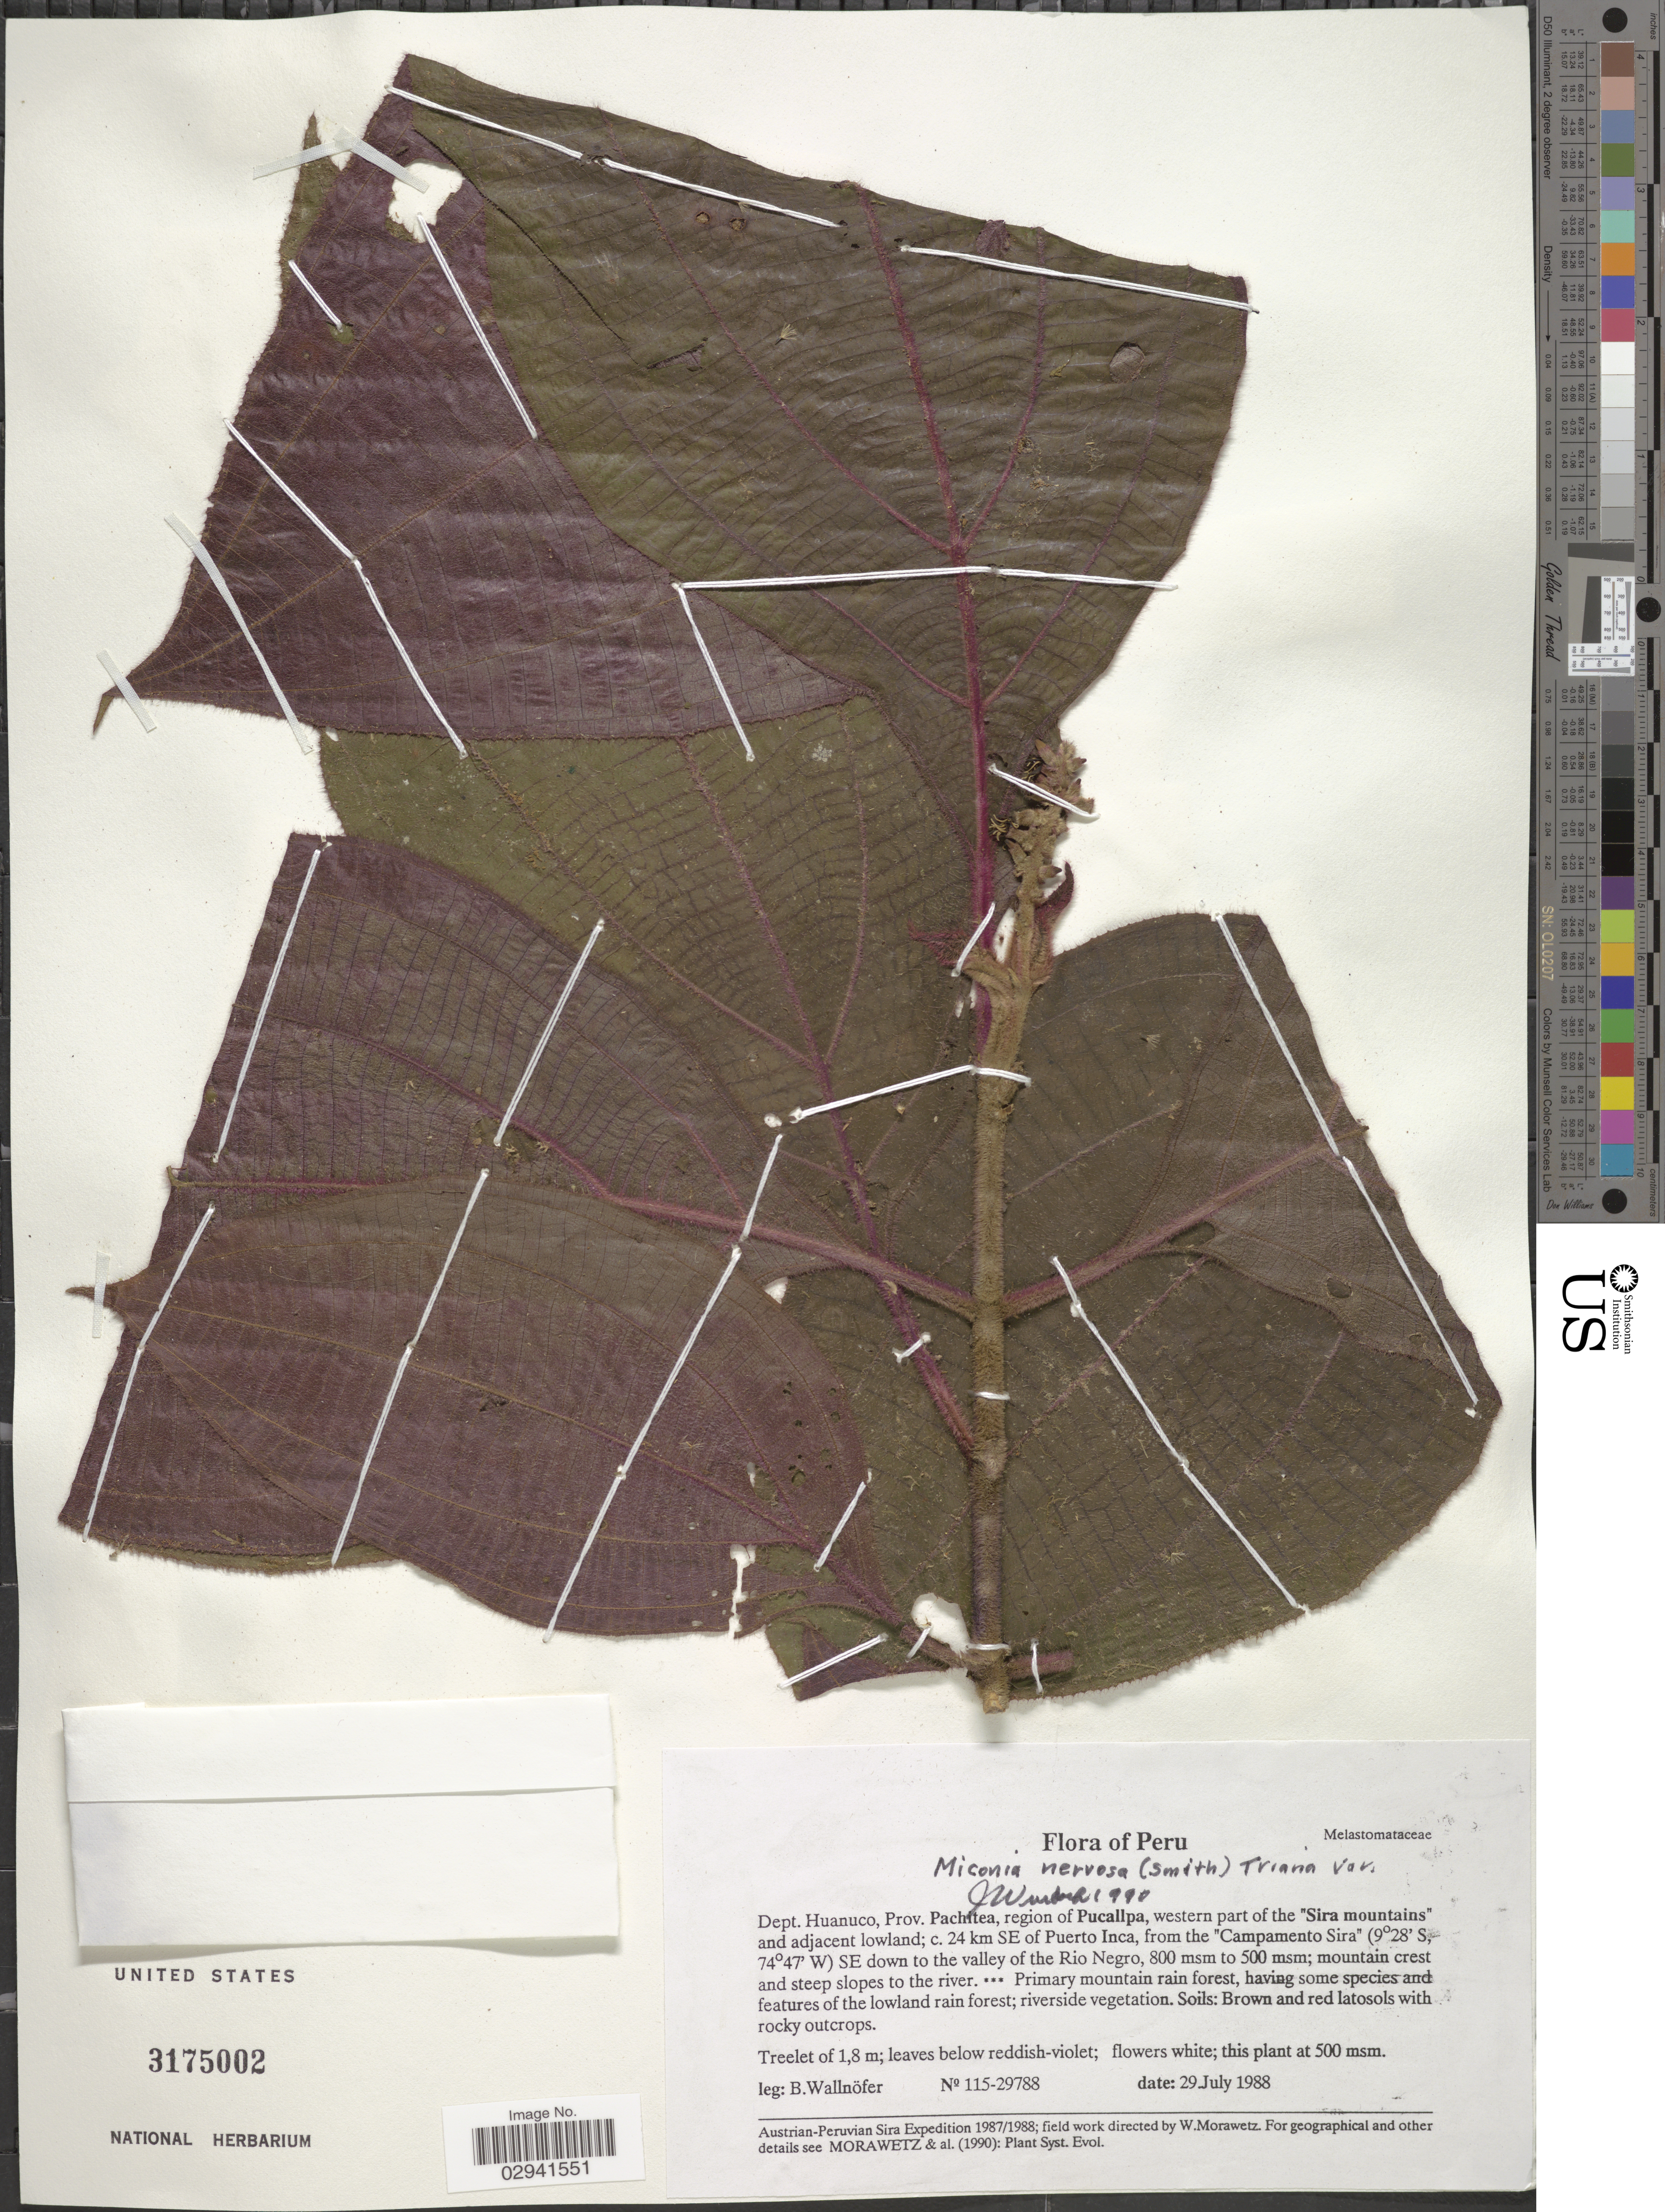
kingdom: Plantae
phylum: Tracheophyta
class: Magnoliopsida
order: Myrtales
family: Melastomataceae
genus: Miconia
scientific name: Miconia nervosa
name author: (Sm.) Triana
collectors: B. Wallnöfer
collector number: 115-29788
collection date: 1988-07-29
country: Peru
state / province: Huánuco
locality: Dept. Huanuco, Prov. Pachitea, region of Pucallpa, western part of the "Sira mountains" and adjacent lowland; c. 24 km SE of Puerto Inca, from the "Campamento Sira". SE down to the valley of the Rio Negro; mountain crest and steep slopes to the river.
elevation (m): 500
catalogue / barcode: US 3175002